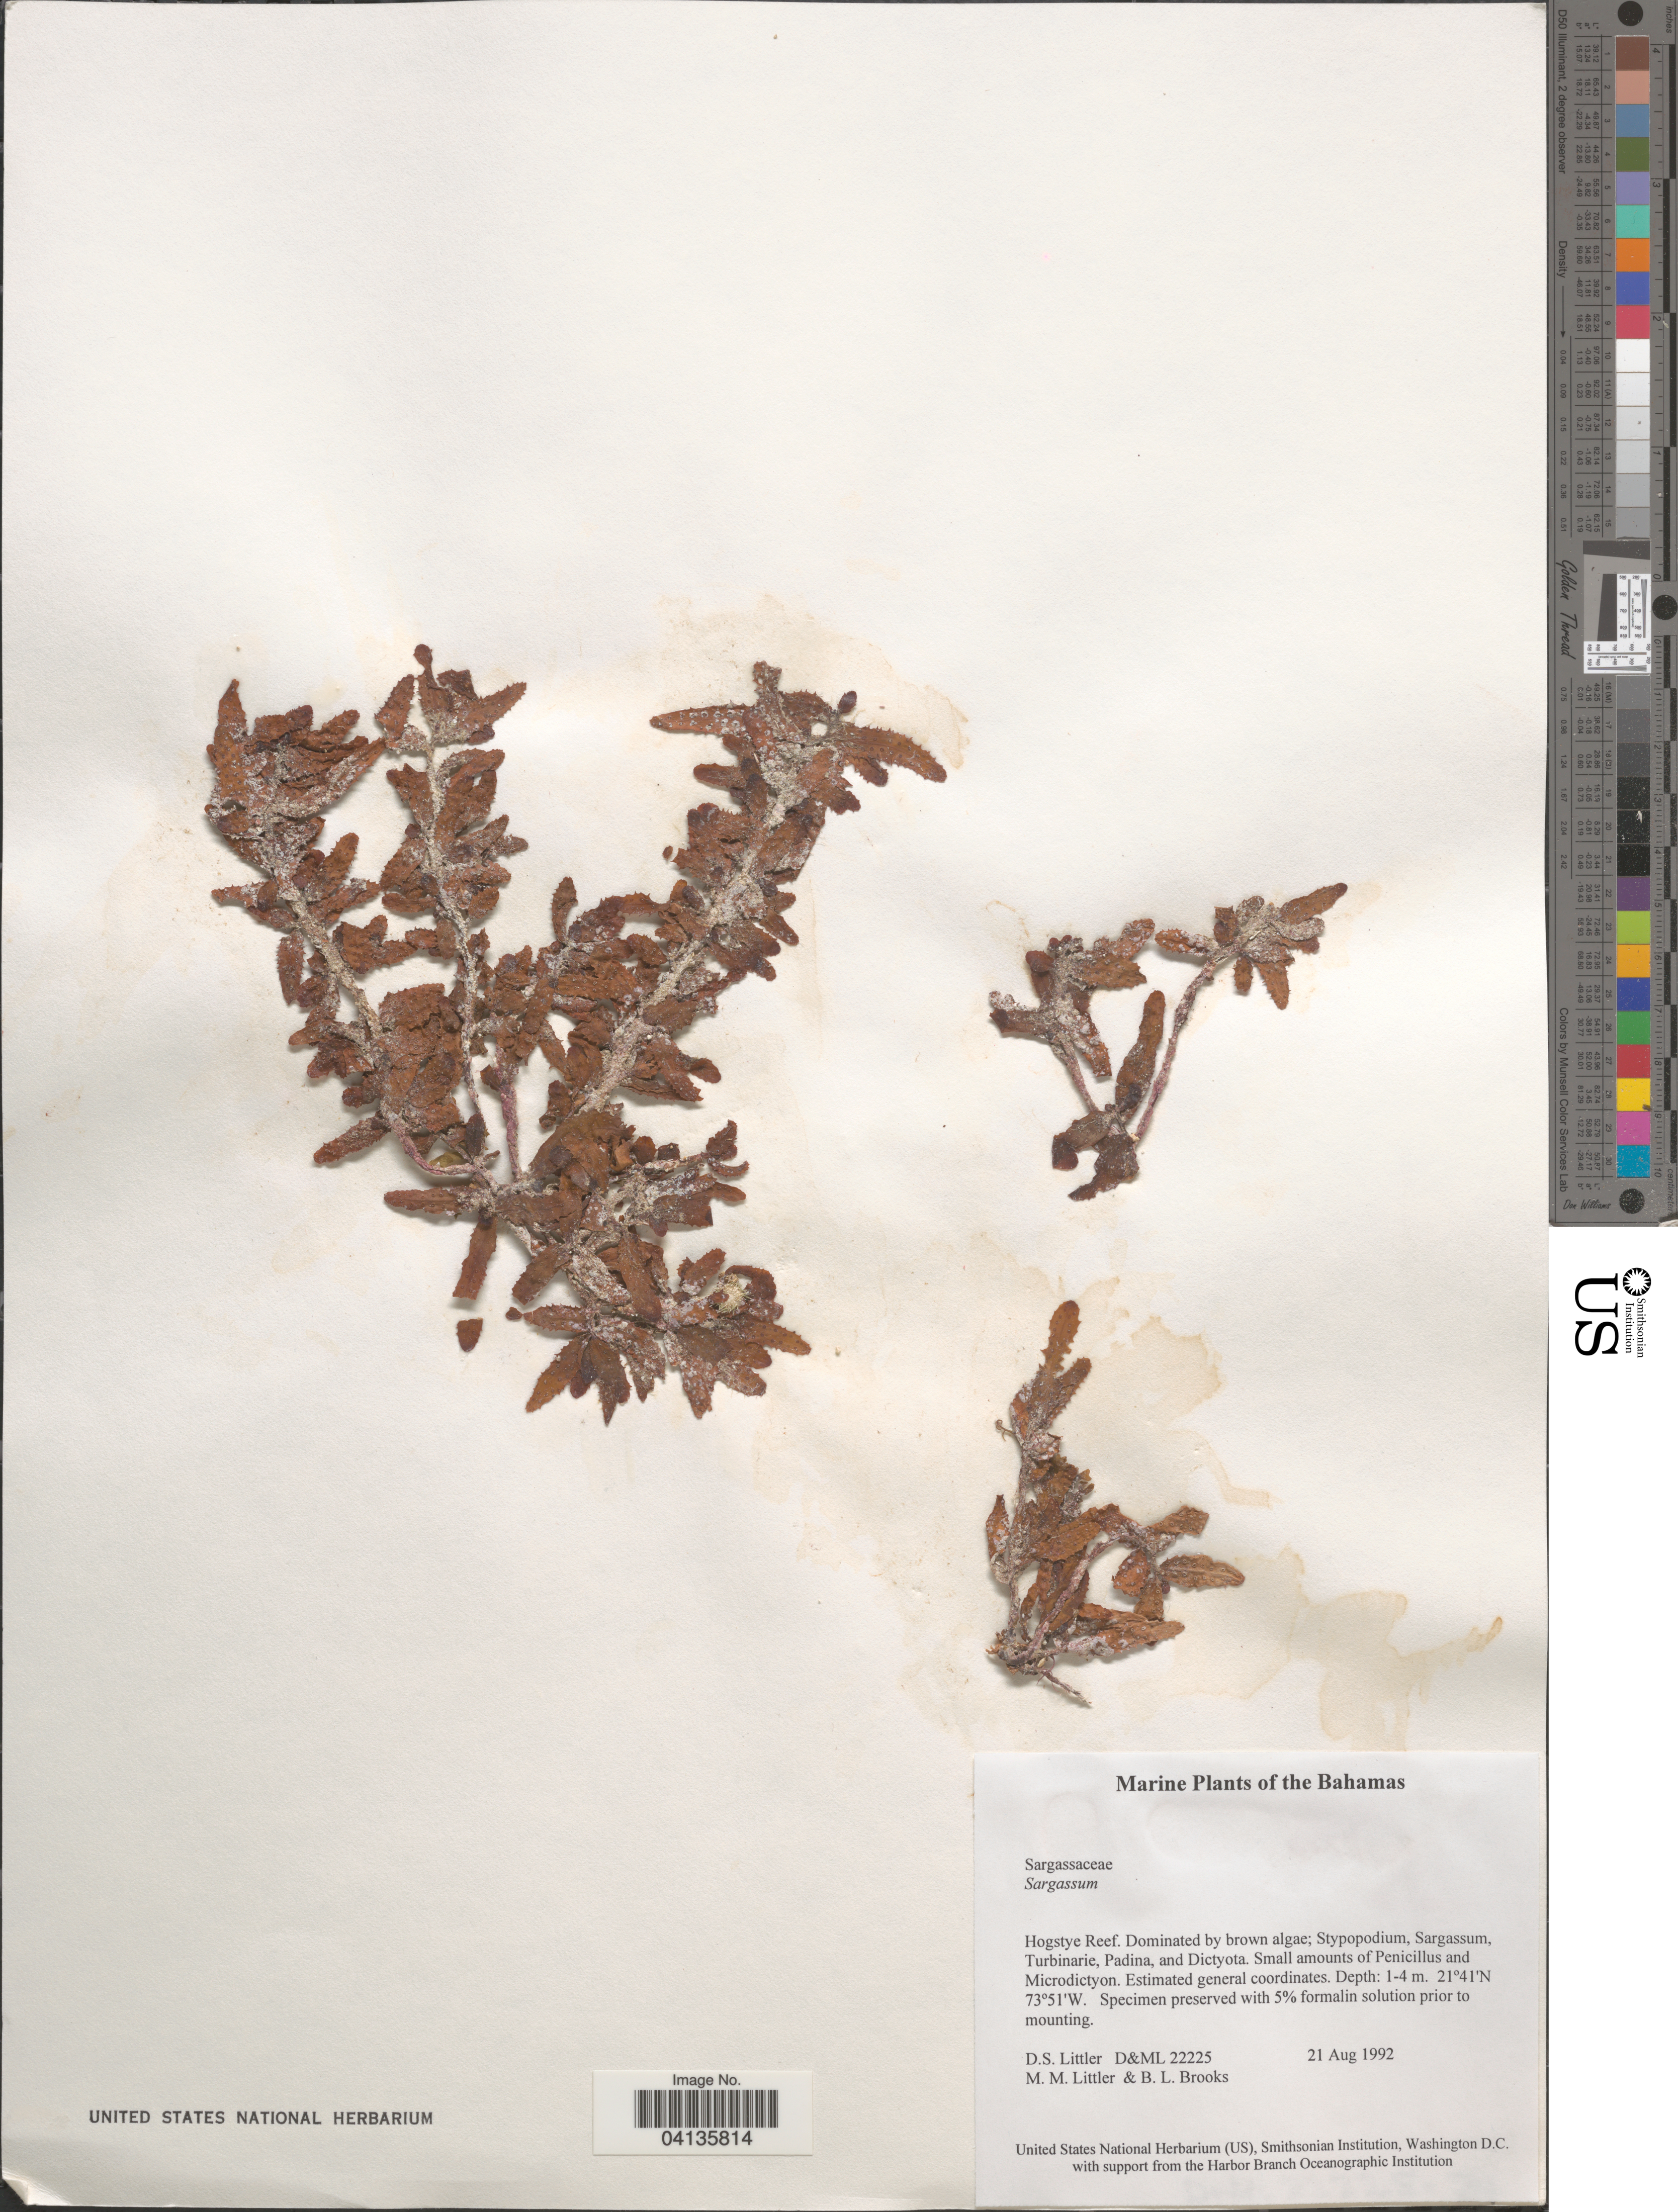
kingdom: Chromista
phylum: Ochrophyta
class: Phaeophyceae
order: Fucales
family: Sargassaceae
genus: Sargassum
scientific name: Sargassum sp.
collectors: D. S. Littler & B. Brooks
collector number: D&ML 22225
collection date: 1992-08-21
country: Bahamas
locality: Hogstye Reef.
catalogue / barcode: US 238679